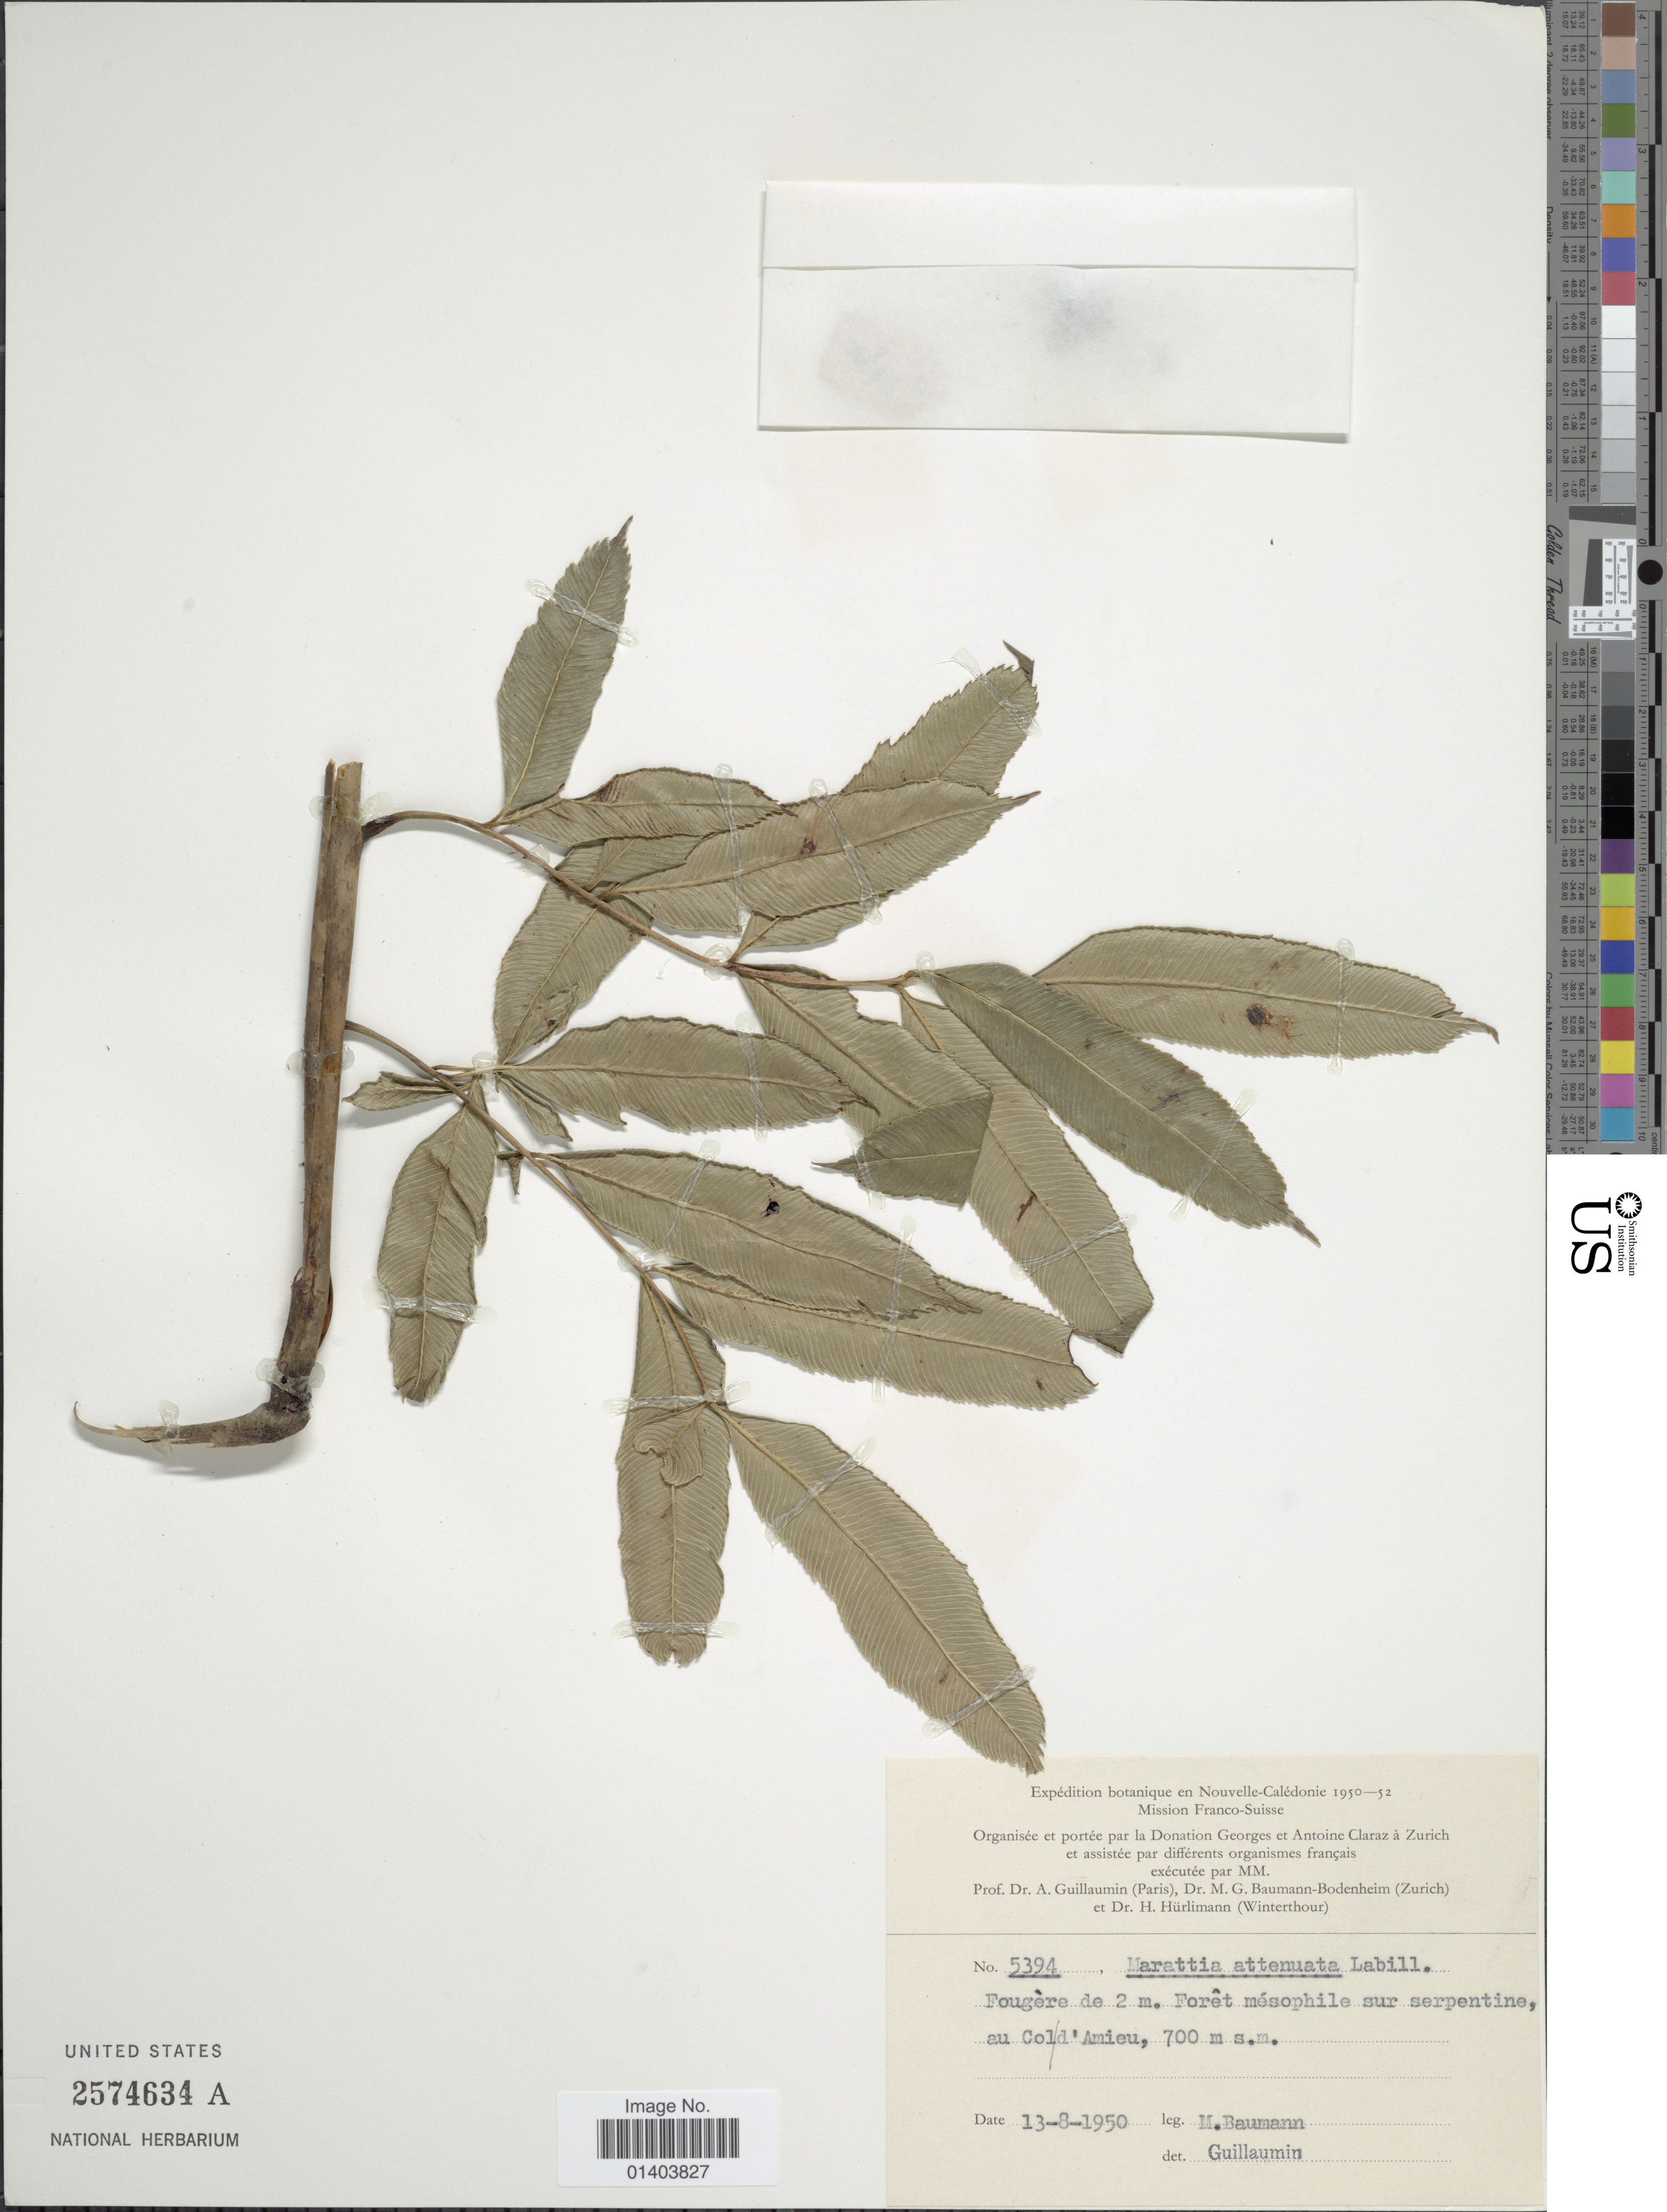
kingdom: Plantae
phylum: Tracheophyta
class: Polypodiopsida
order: Marattiales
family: Marattiaceae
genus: Ptisana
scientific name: Ptisana attenuata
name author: (Labill.) Murdock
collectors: M. Baumann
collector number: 5394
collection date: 1950-08-13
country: New Caledonia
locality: Fougère de 2 m. Forêt mésphile sur serpentine, au Cold'Amieu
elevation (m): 700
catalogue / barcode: US 2574634A